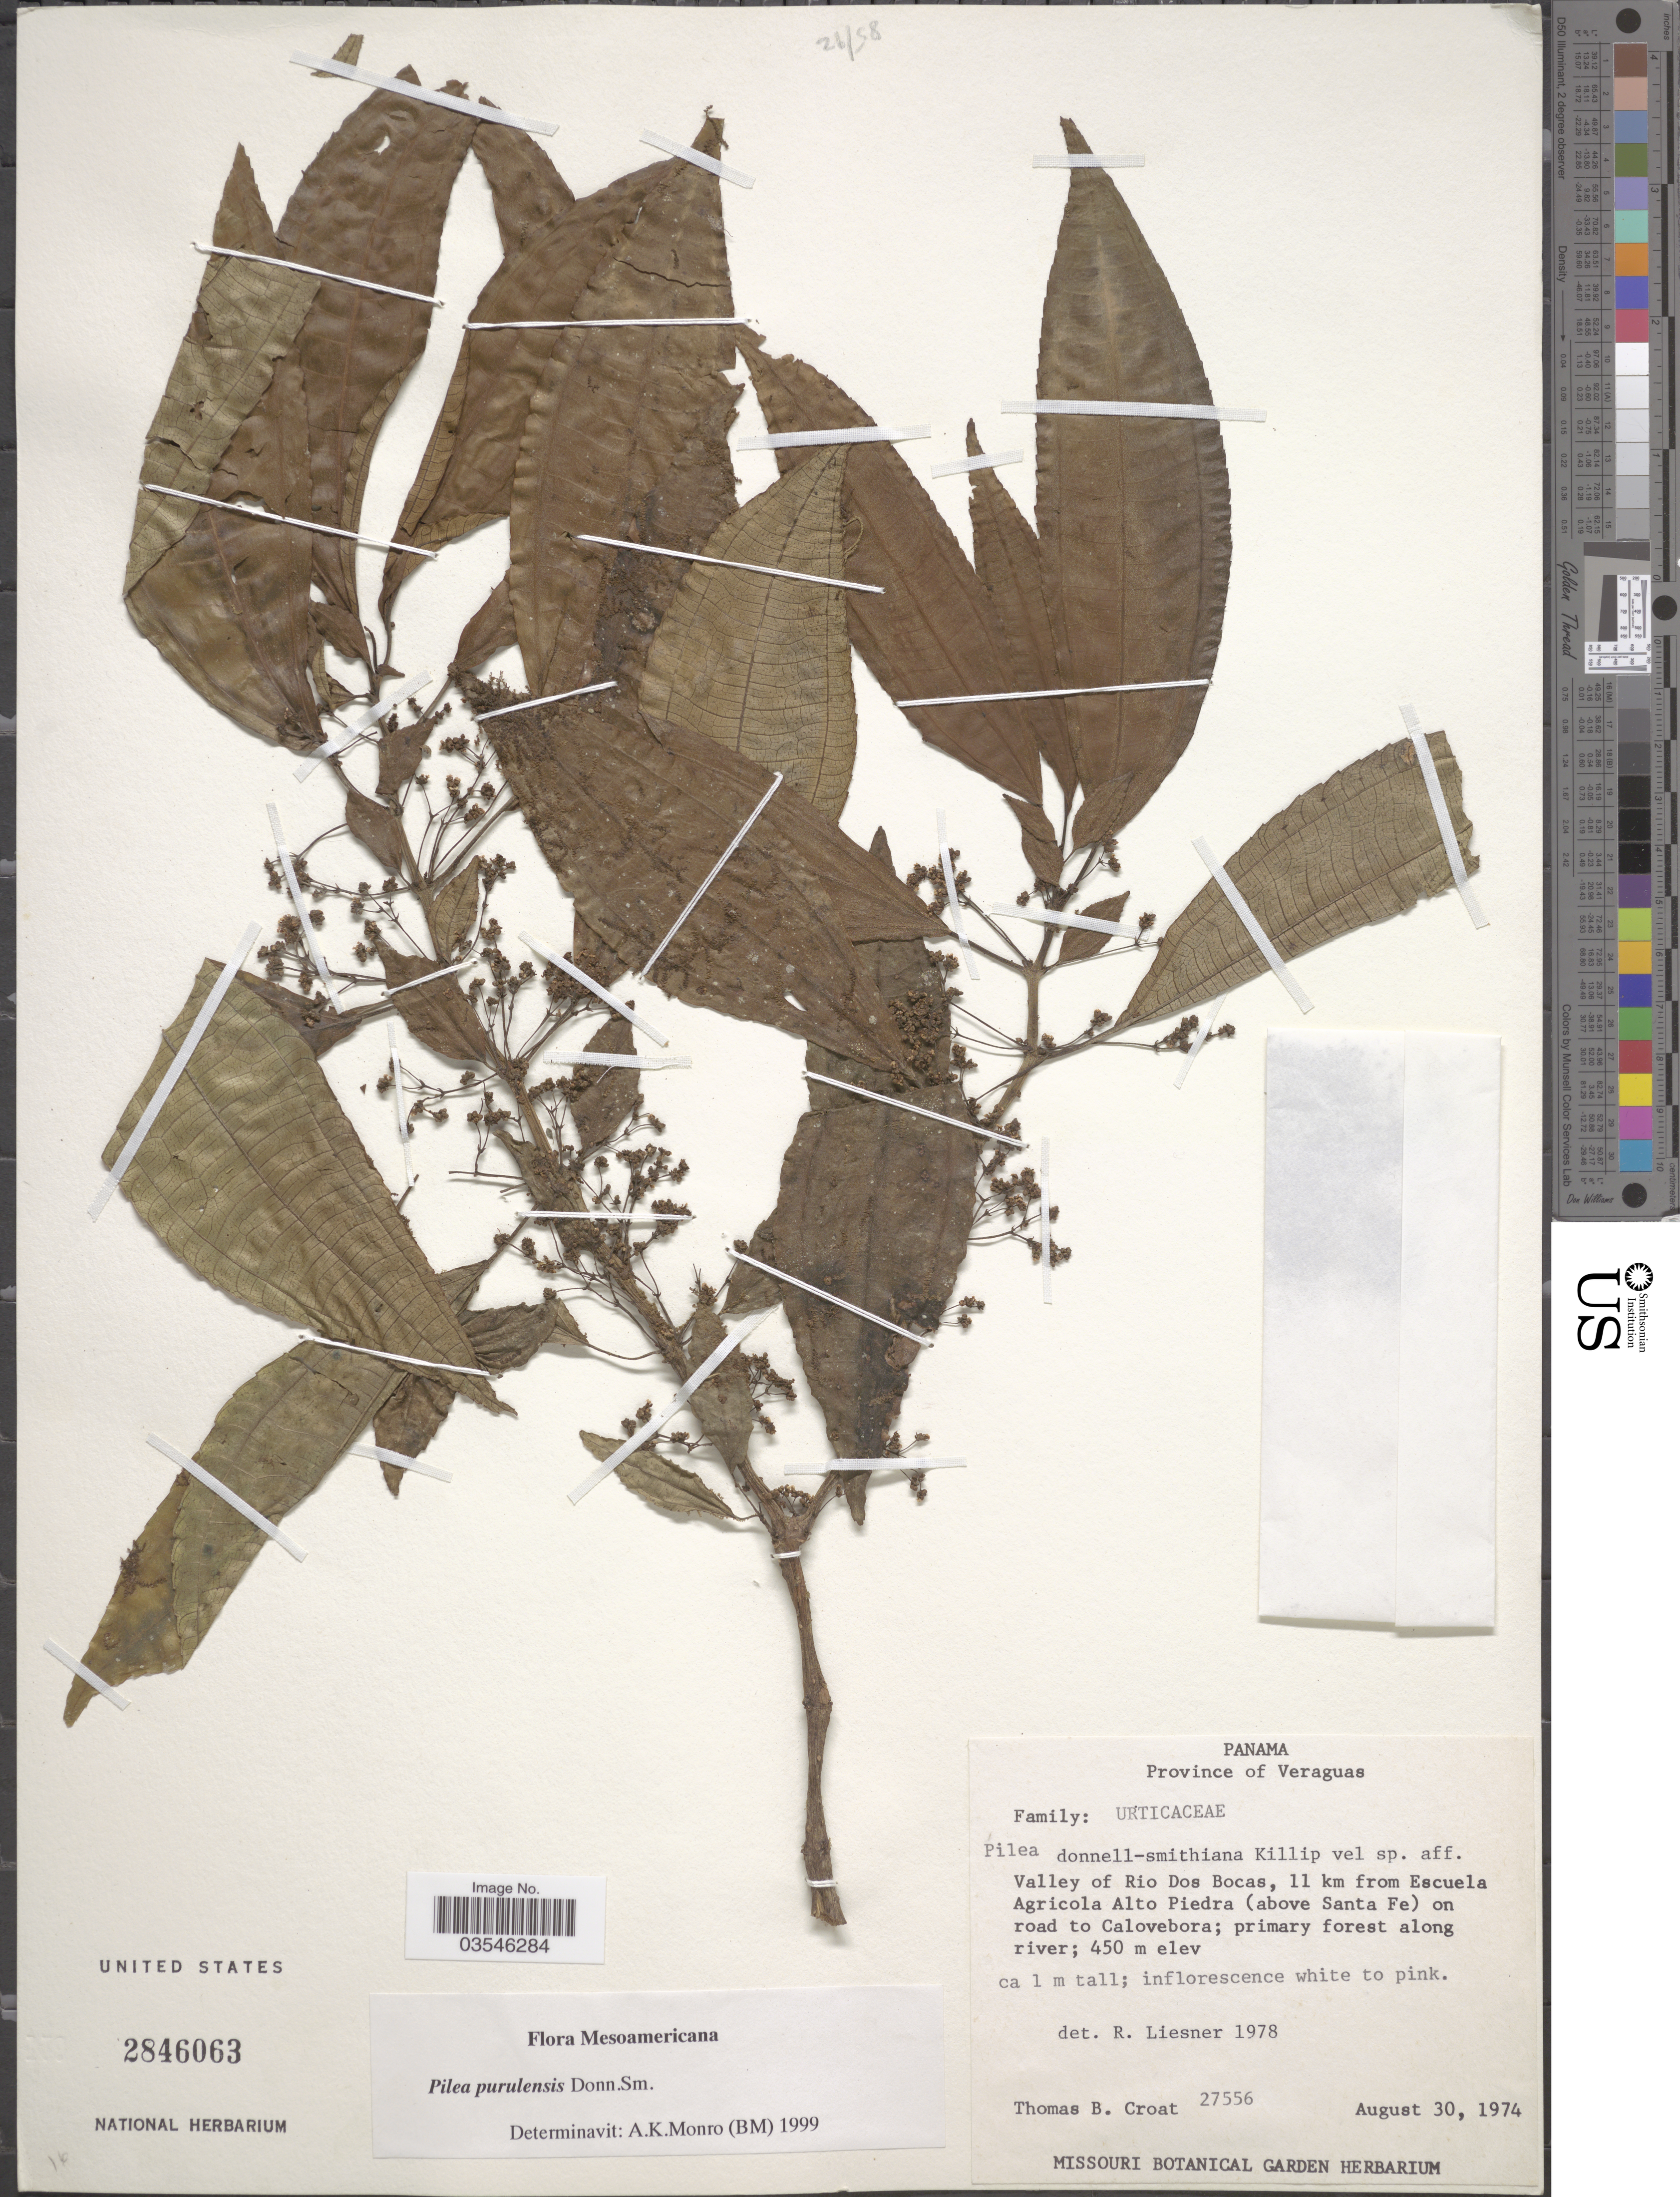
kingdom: Plantae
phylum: Tracheophyta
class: Magnoliopsida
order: Rosales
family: Urticaceae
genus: Pilea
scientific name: Pilea purulensis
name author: Donn. Sm.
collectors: T. B. Croat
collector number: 27556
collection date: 1974-08-30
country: Panama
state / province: Veraguas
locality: Province of Veraguas. Valley of Rio Dos Bocas, 11 km from Escuela Agricola Alto Piedra ( above Santa Fe) on road to Calovebora; primary forest along river.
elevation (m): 450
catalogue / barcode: US 2846063